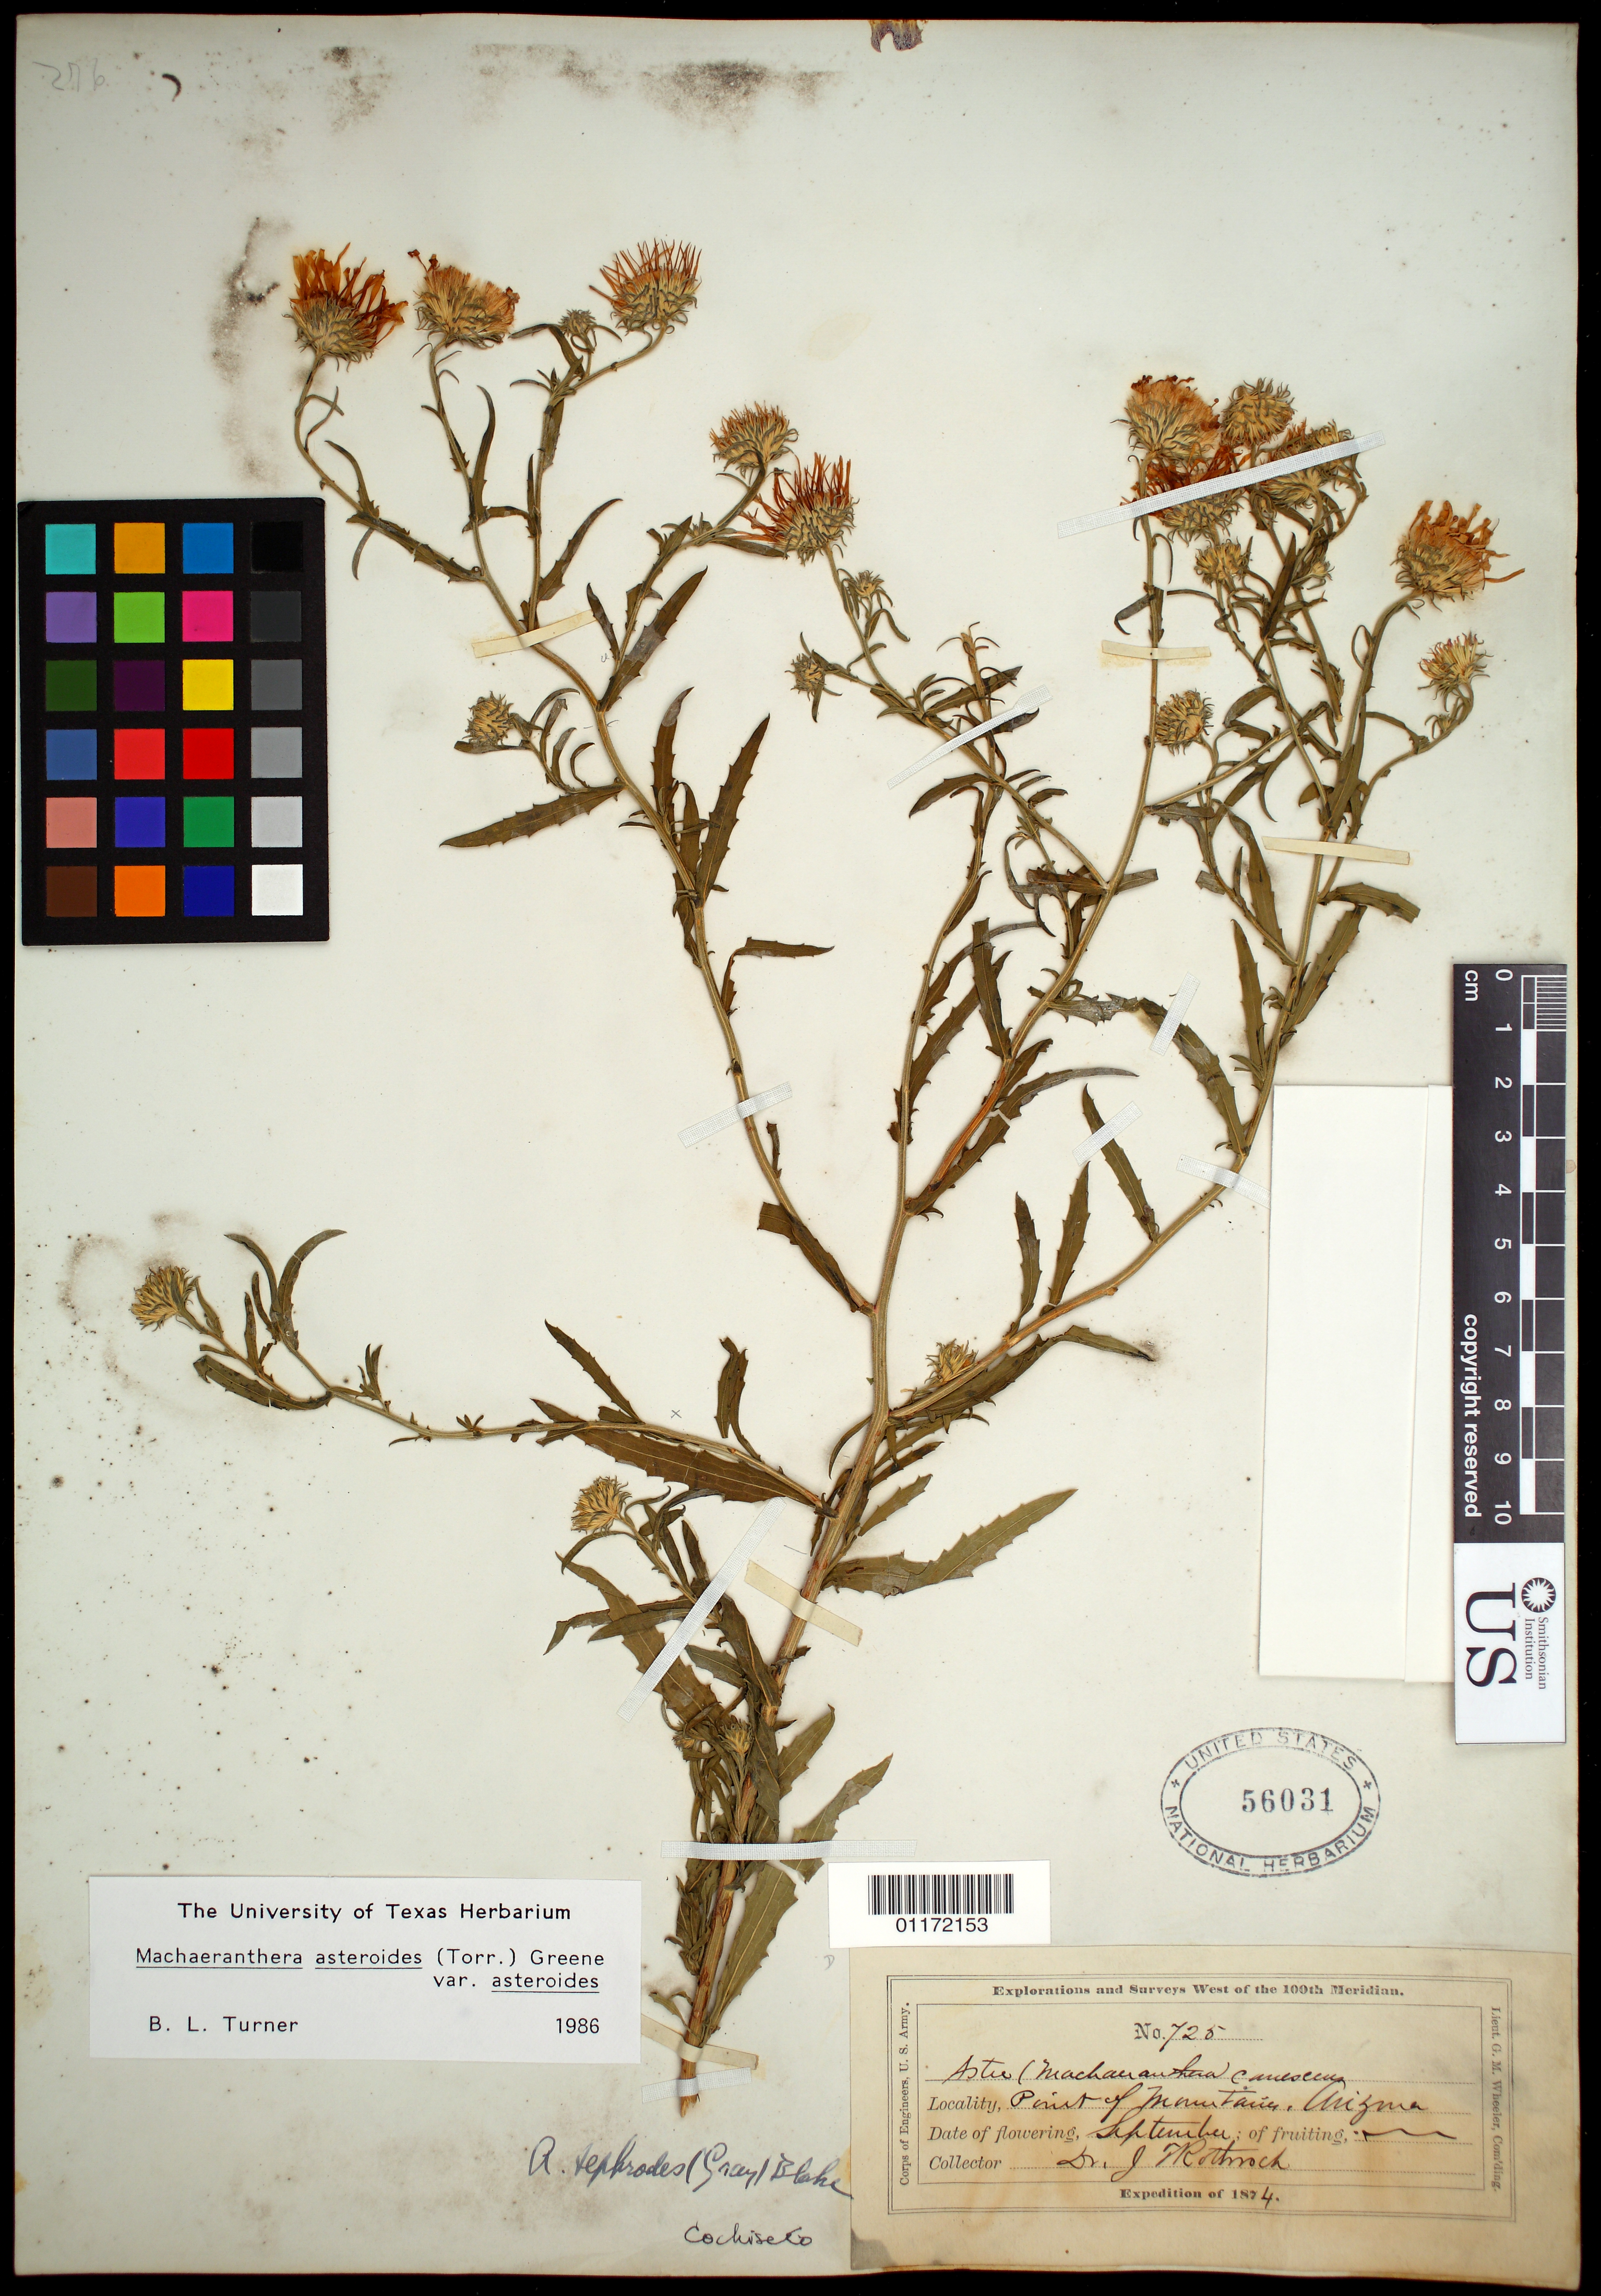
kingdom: Plantae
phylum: Tracheophyta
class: Magnoliopsida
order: Asterales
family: Asteraceae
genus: Machaeranthera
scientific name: Machaeranthera asteroides var. asteroides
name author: (Torr.) Greene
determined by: Turner, B. L.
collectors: J. T. Rothrock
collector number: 725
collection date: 1874-09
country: United States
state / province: Arizona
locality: Point of Mountain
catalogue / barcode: US 56031